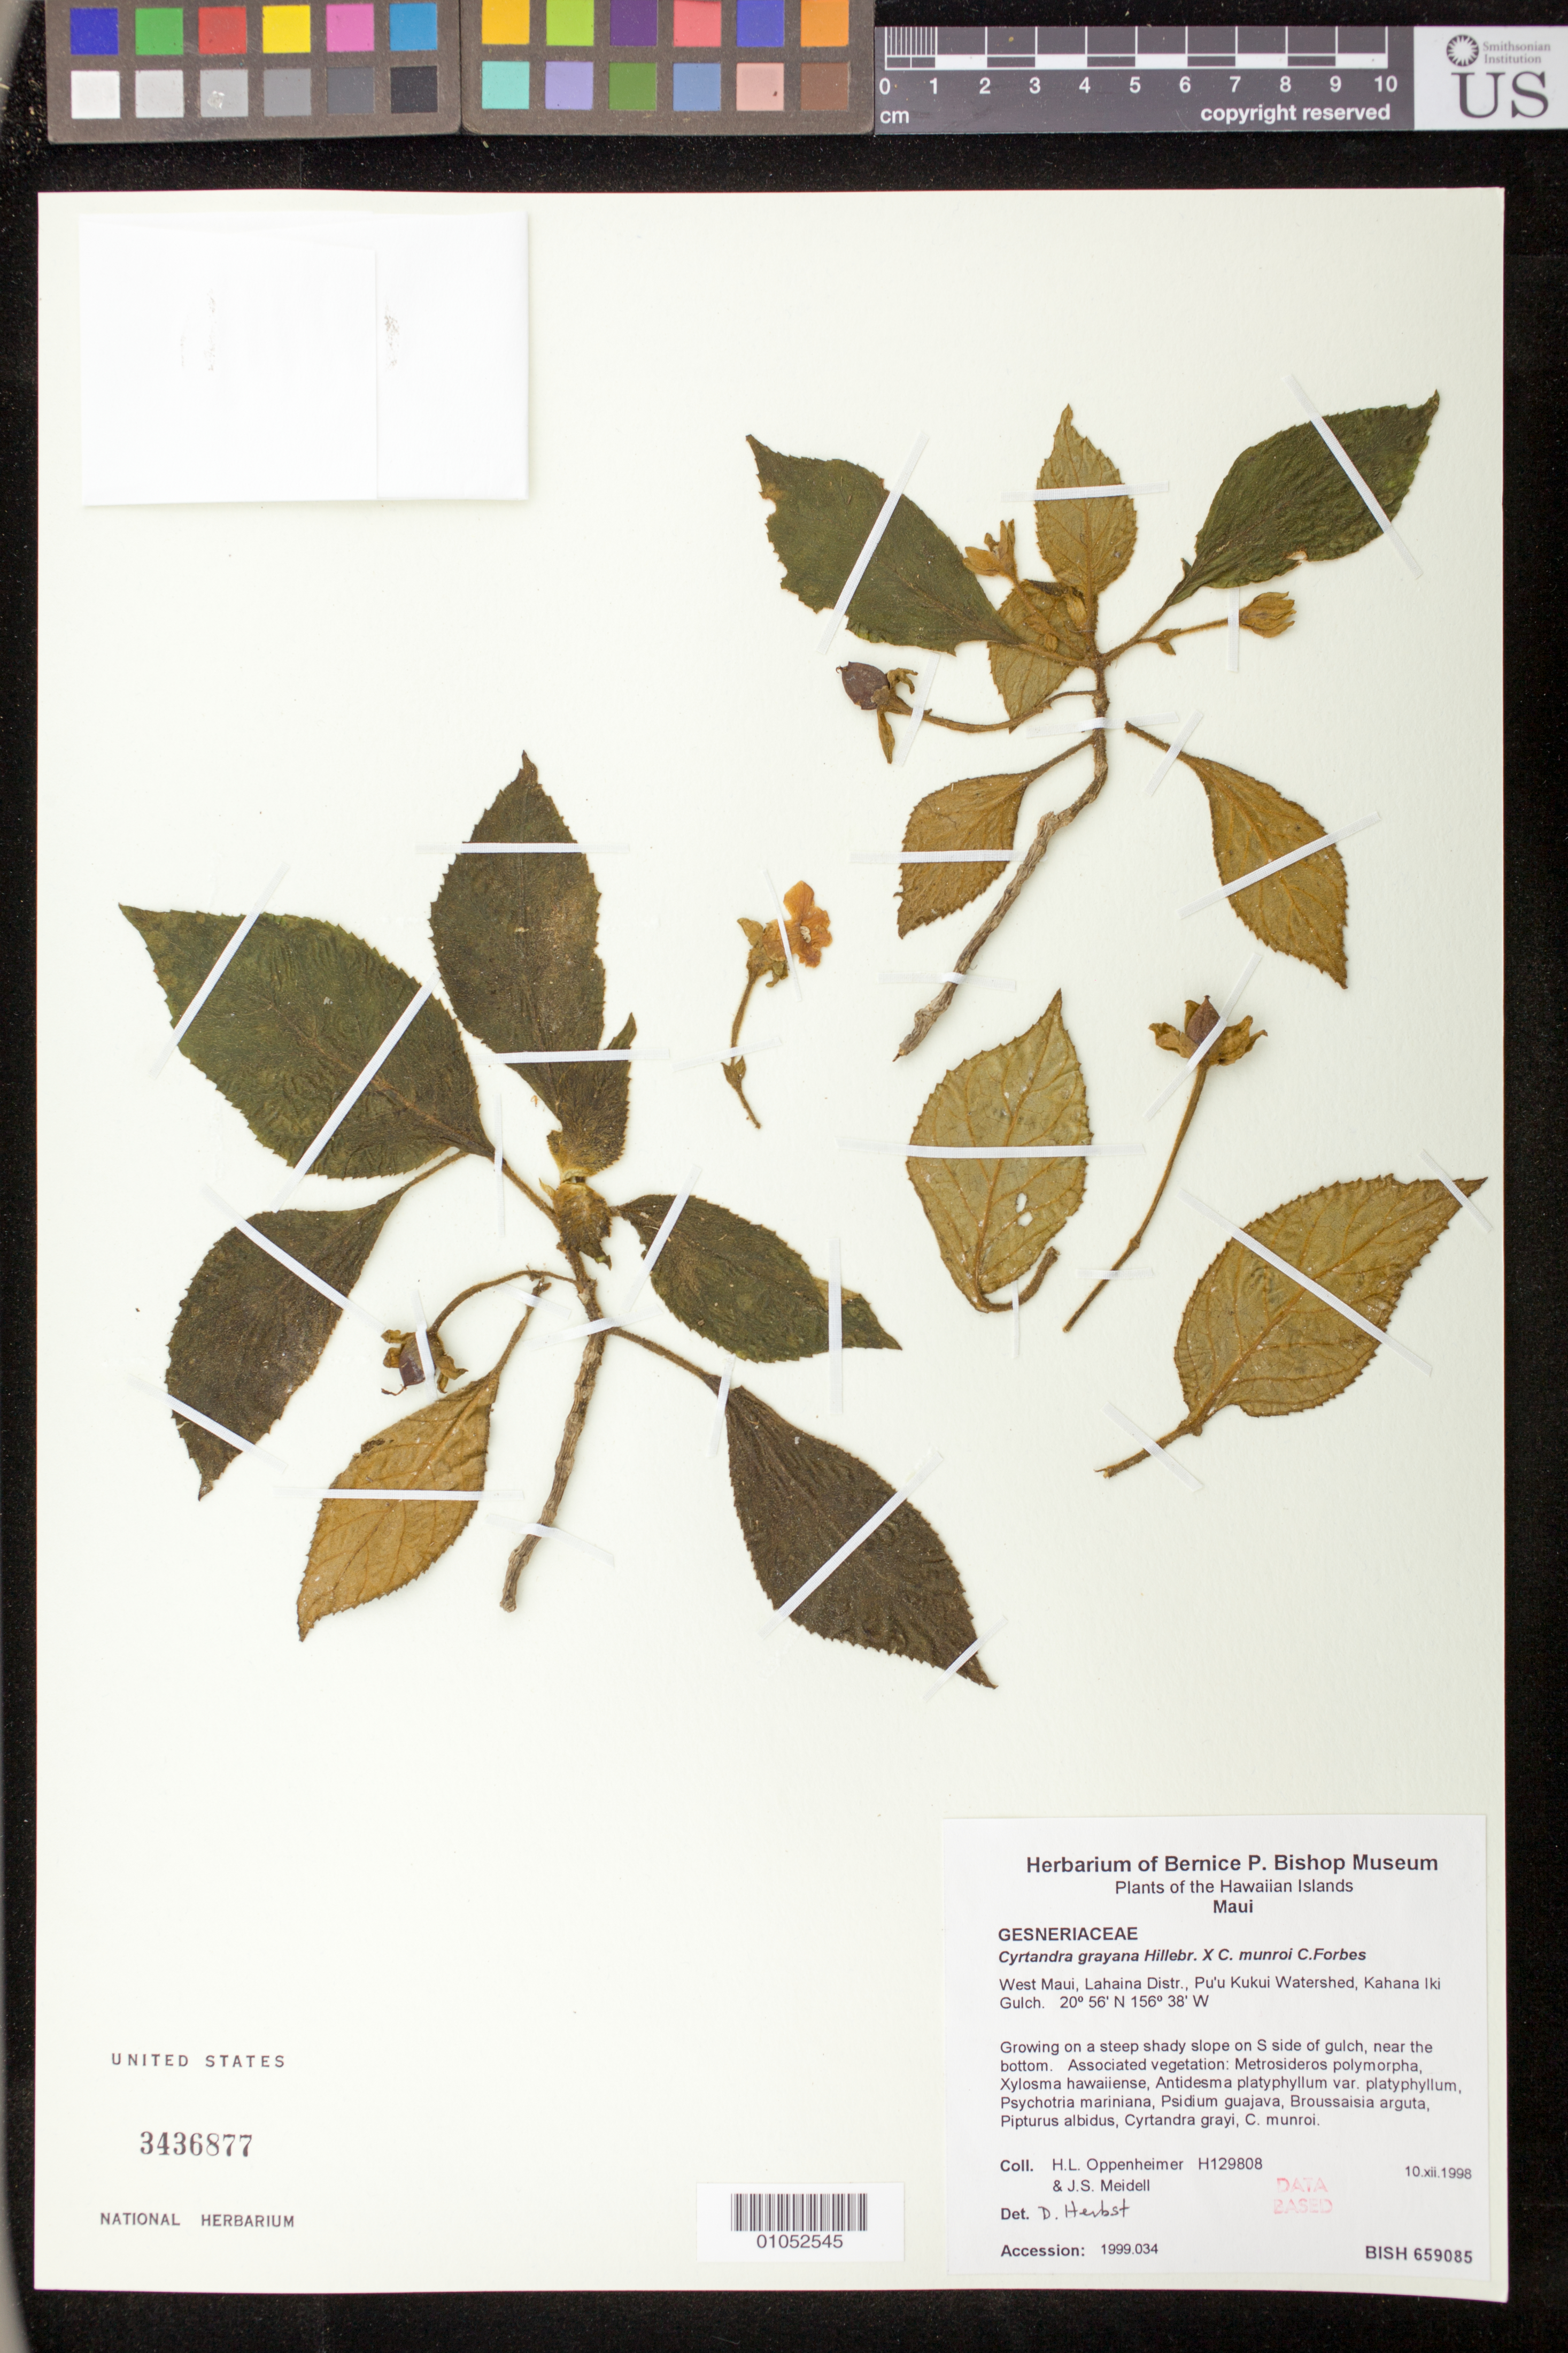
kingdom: Plantae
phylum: Tracheophyta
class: Magnoliopsida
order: Lamiales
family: Gesneriaceae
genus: Cyrtandra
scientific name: Cyrtandra grayana x C. munroi C.N. Forbes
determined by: Herbst, D. R.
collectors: H. L. Oppenheimer & J. Meidell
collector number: H129808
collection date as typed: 10 Oct 1998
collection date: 1998-10-10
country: United States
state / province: Hawaii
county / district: Maui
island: Maui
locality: West Maui, Lahaina District Pu'u Kukui Watershed, Khana Iki Gulch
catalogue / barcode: US 3436877